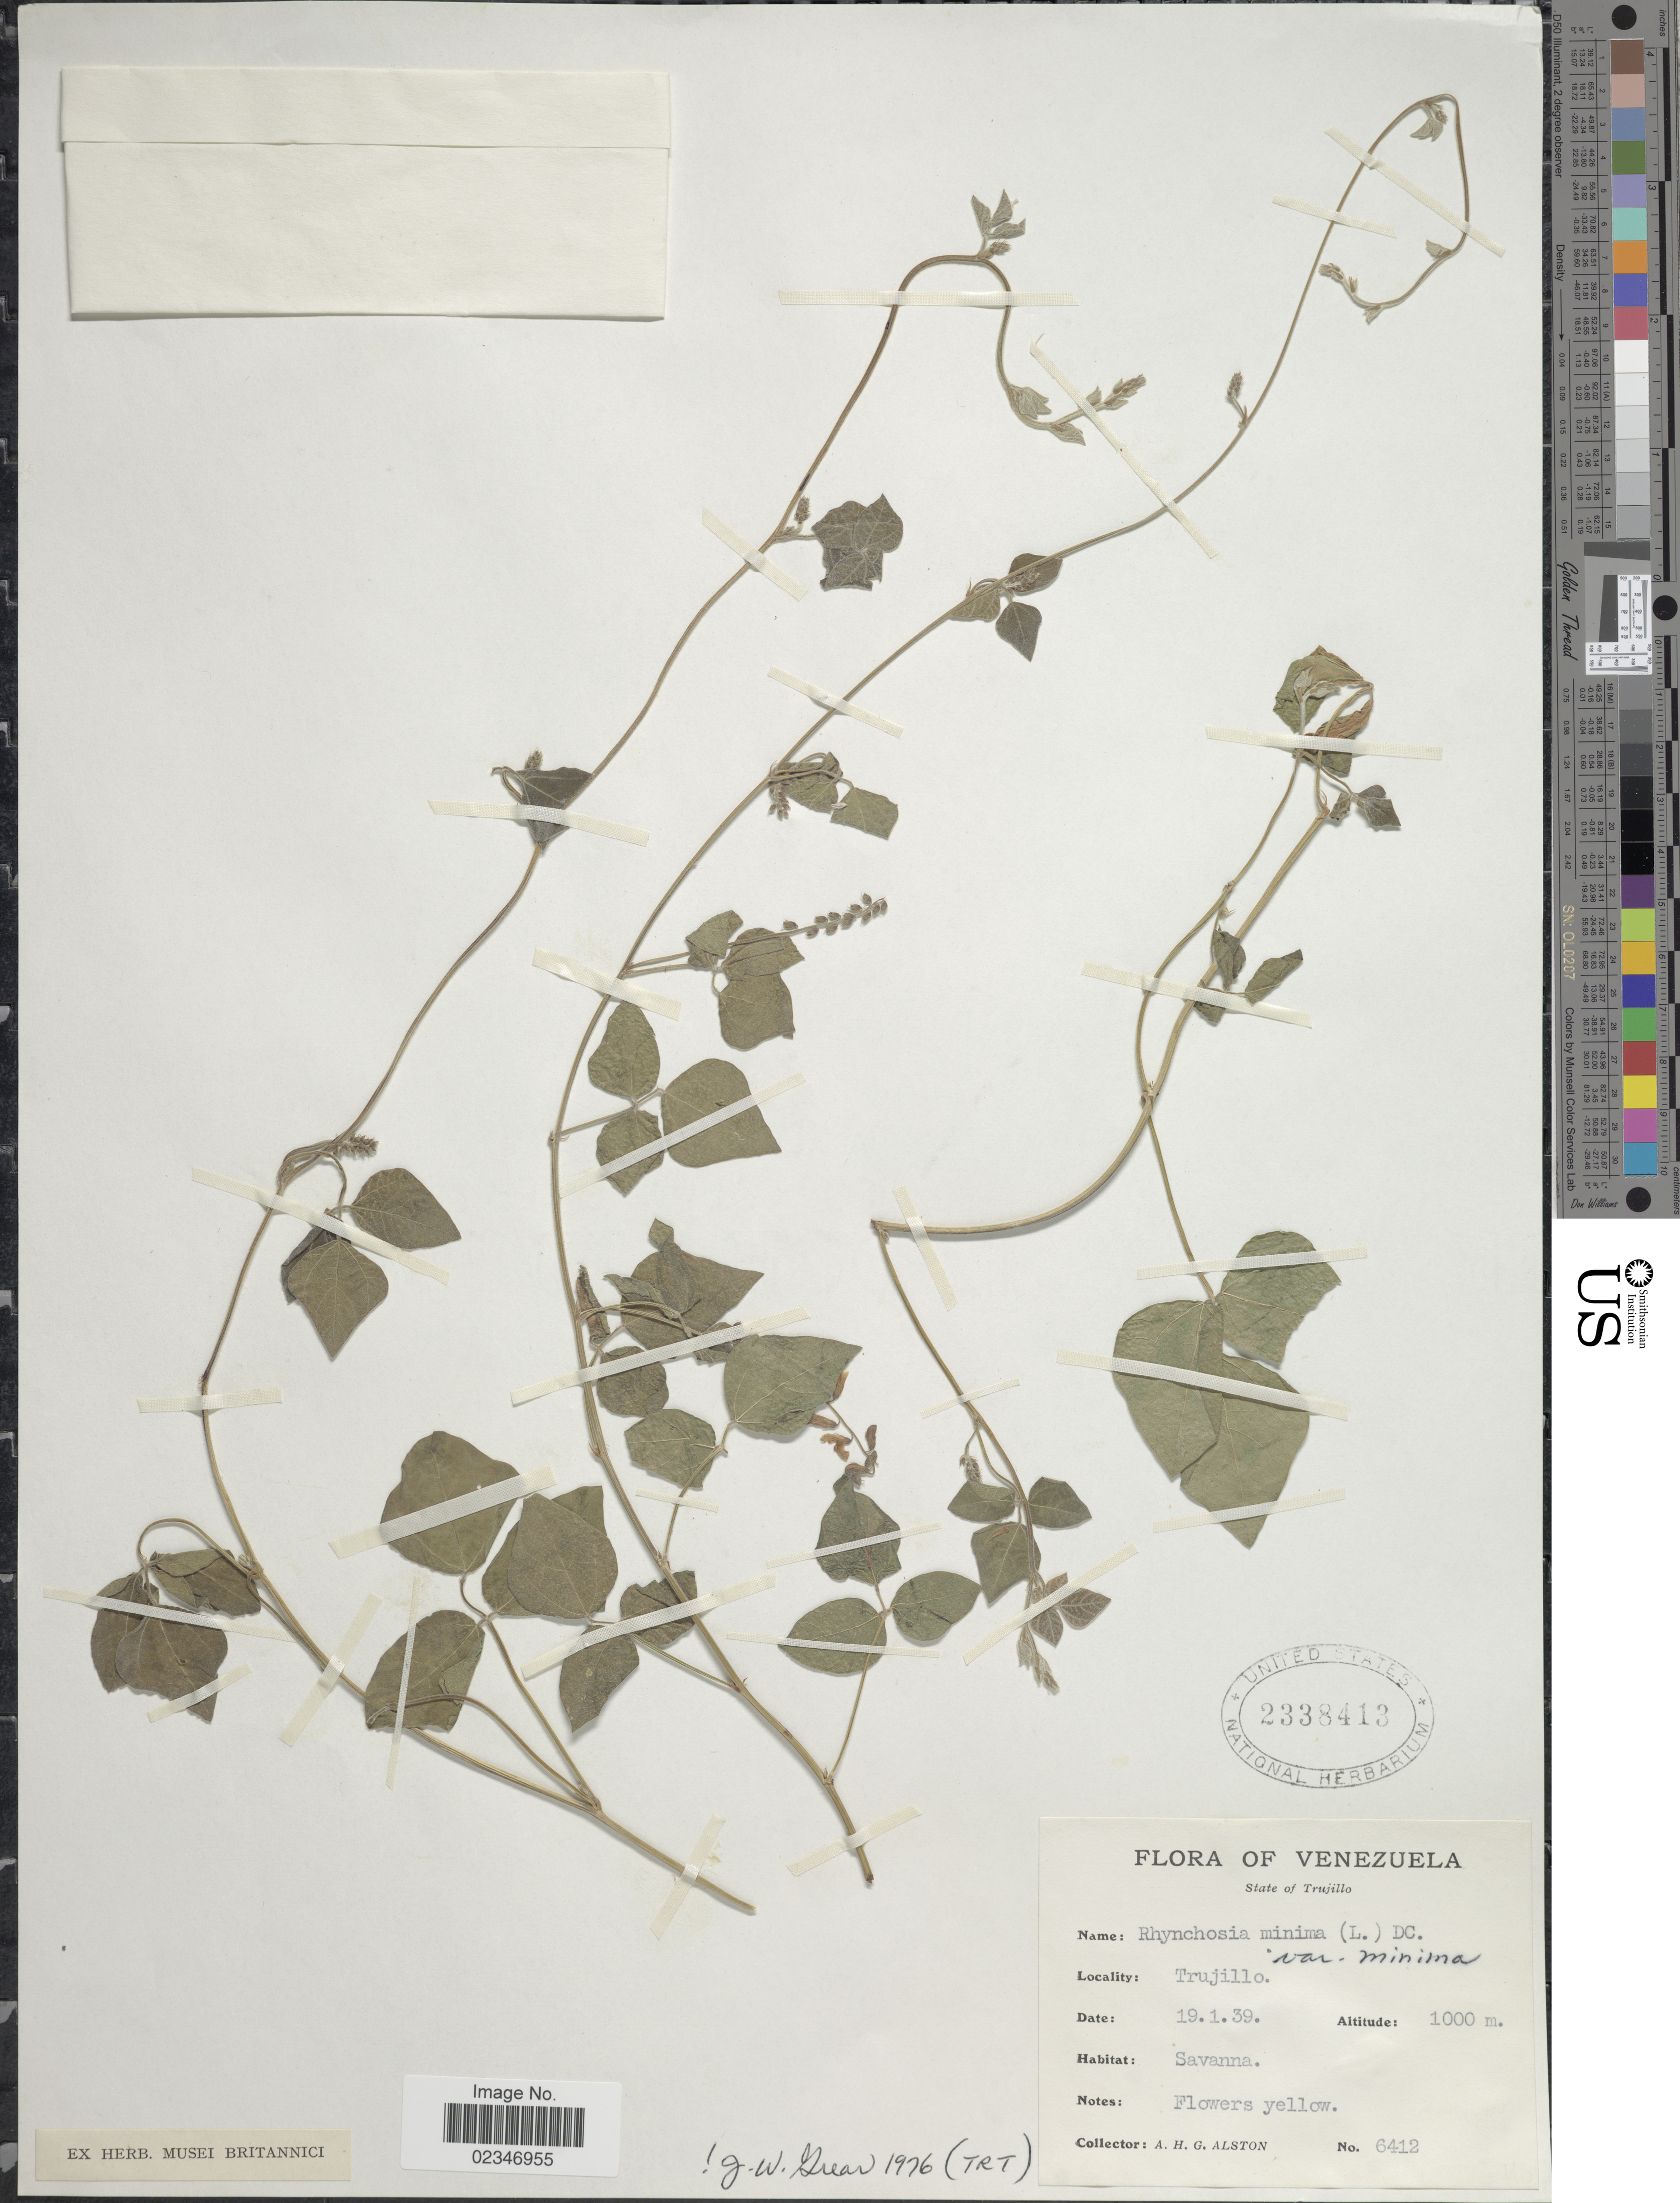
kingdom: Plantae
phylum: Tracheophyta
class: Magnoliopsida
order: Fabales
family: Fabaceae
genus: Rhynchosia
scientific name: Rhynchosia minima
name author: (L.) DC.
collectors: A. H. Alston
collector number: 6412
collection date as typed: Transcribed d/m/y: 19/1/39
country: Venezuela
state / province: Trujillo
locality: Trujillo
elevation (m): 1000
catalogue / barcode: US 2338413